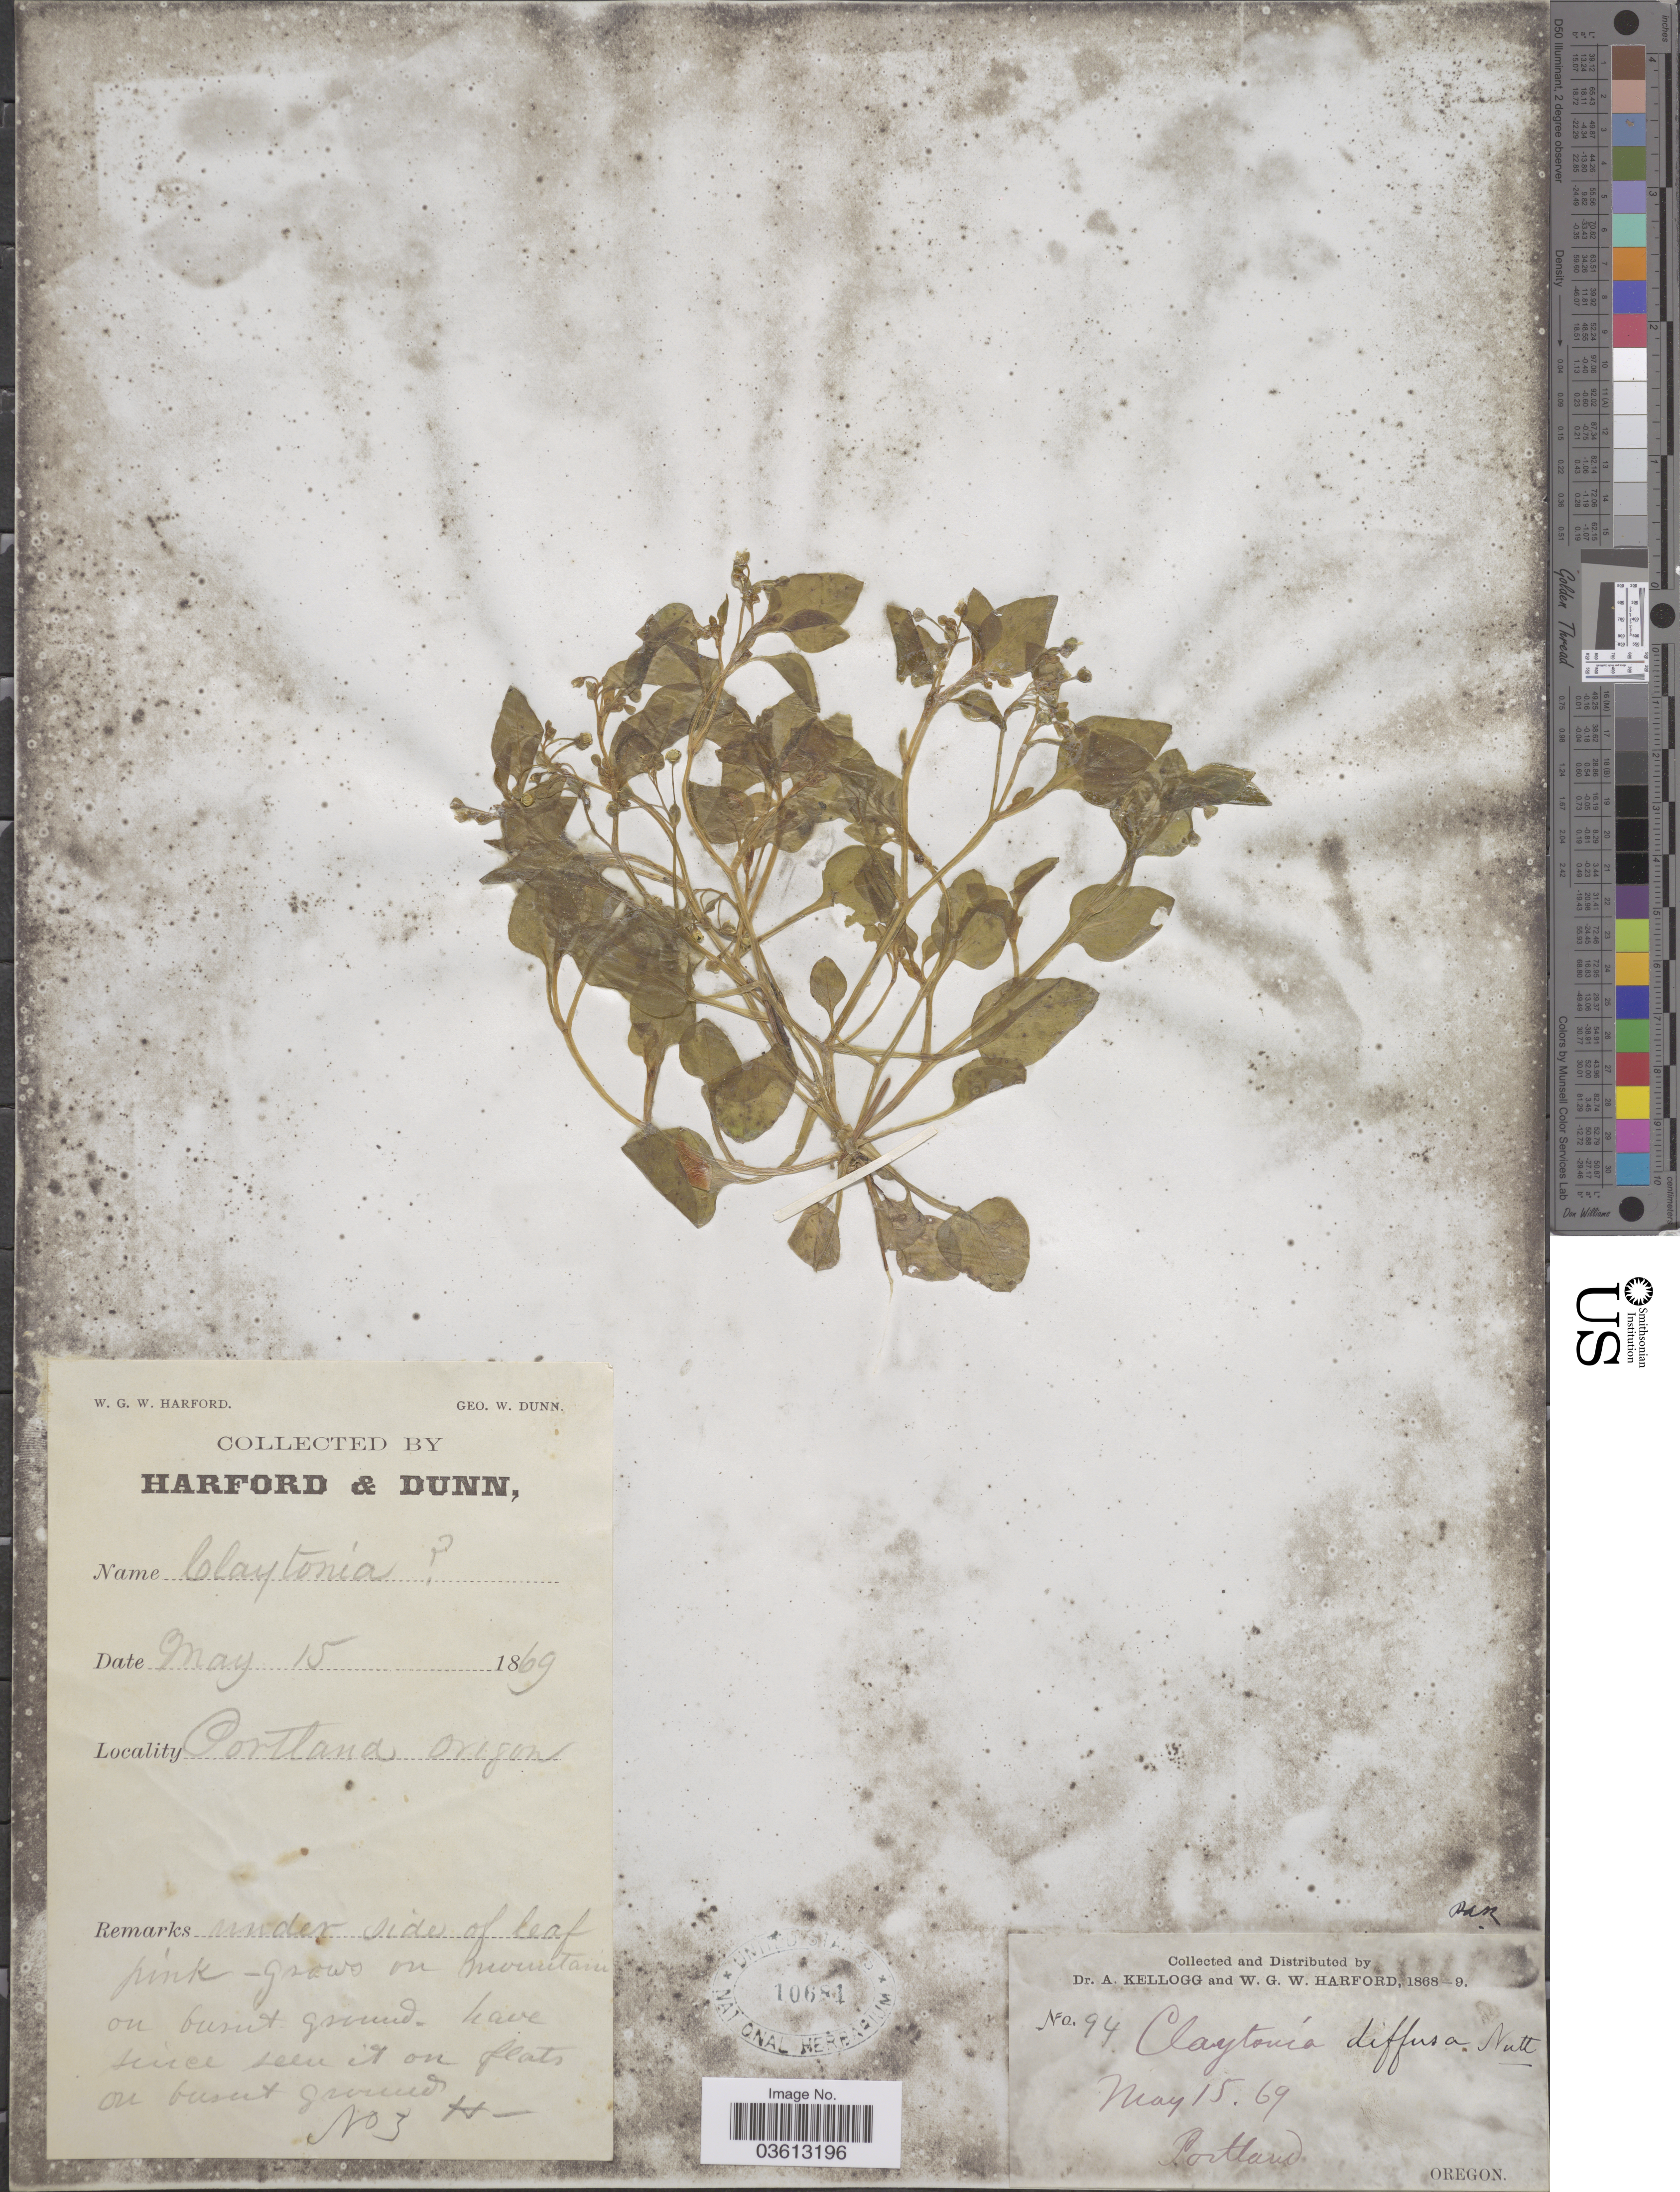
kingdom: Plantae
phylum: Tracheophyta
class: Magnoliopsida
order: Caryophyllales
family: Montiaceae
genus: Montia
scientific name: Montia diffusa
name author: (Nutt.) Greene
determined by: Strong, Mark T., (BOT), Smithsonian Institution - National Museum of Natural History (UNITED STATES)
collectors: A. Kellogg & W. G. W. Harford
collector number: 94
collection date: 1869-05-15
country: United States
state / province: Oregon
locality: Portland.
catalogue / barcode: US 10681